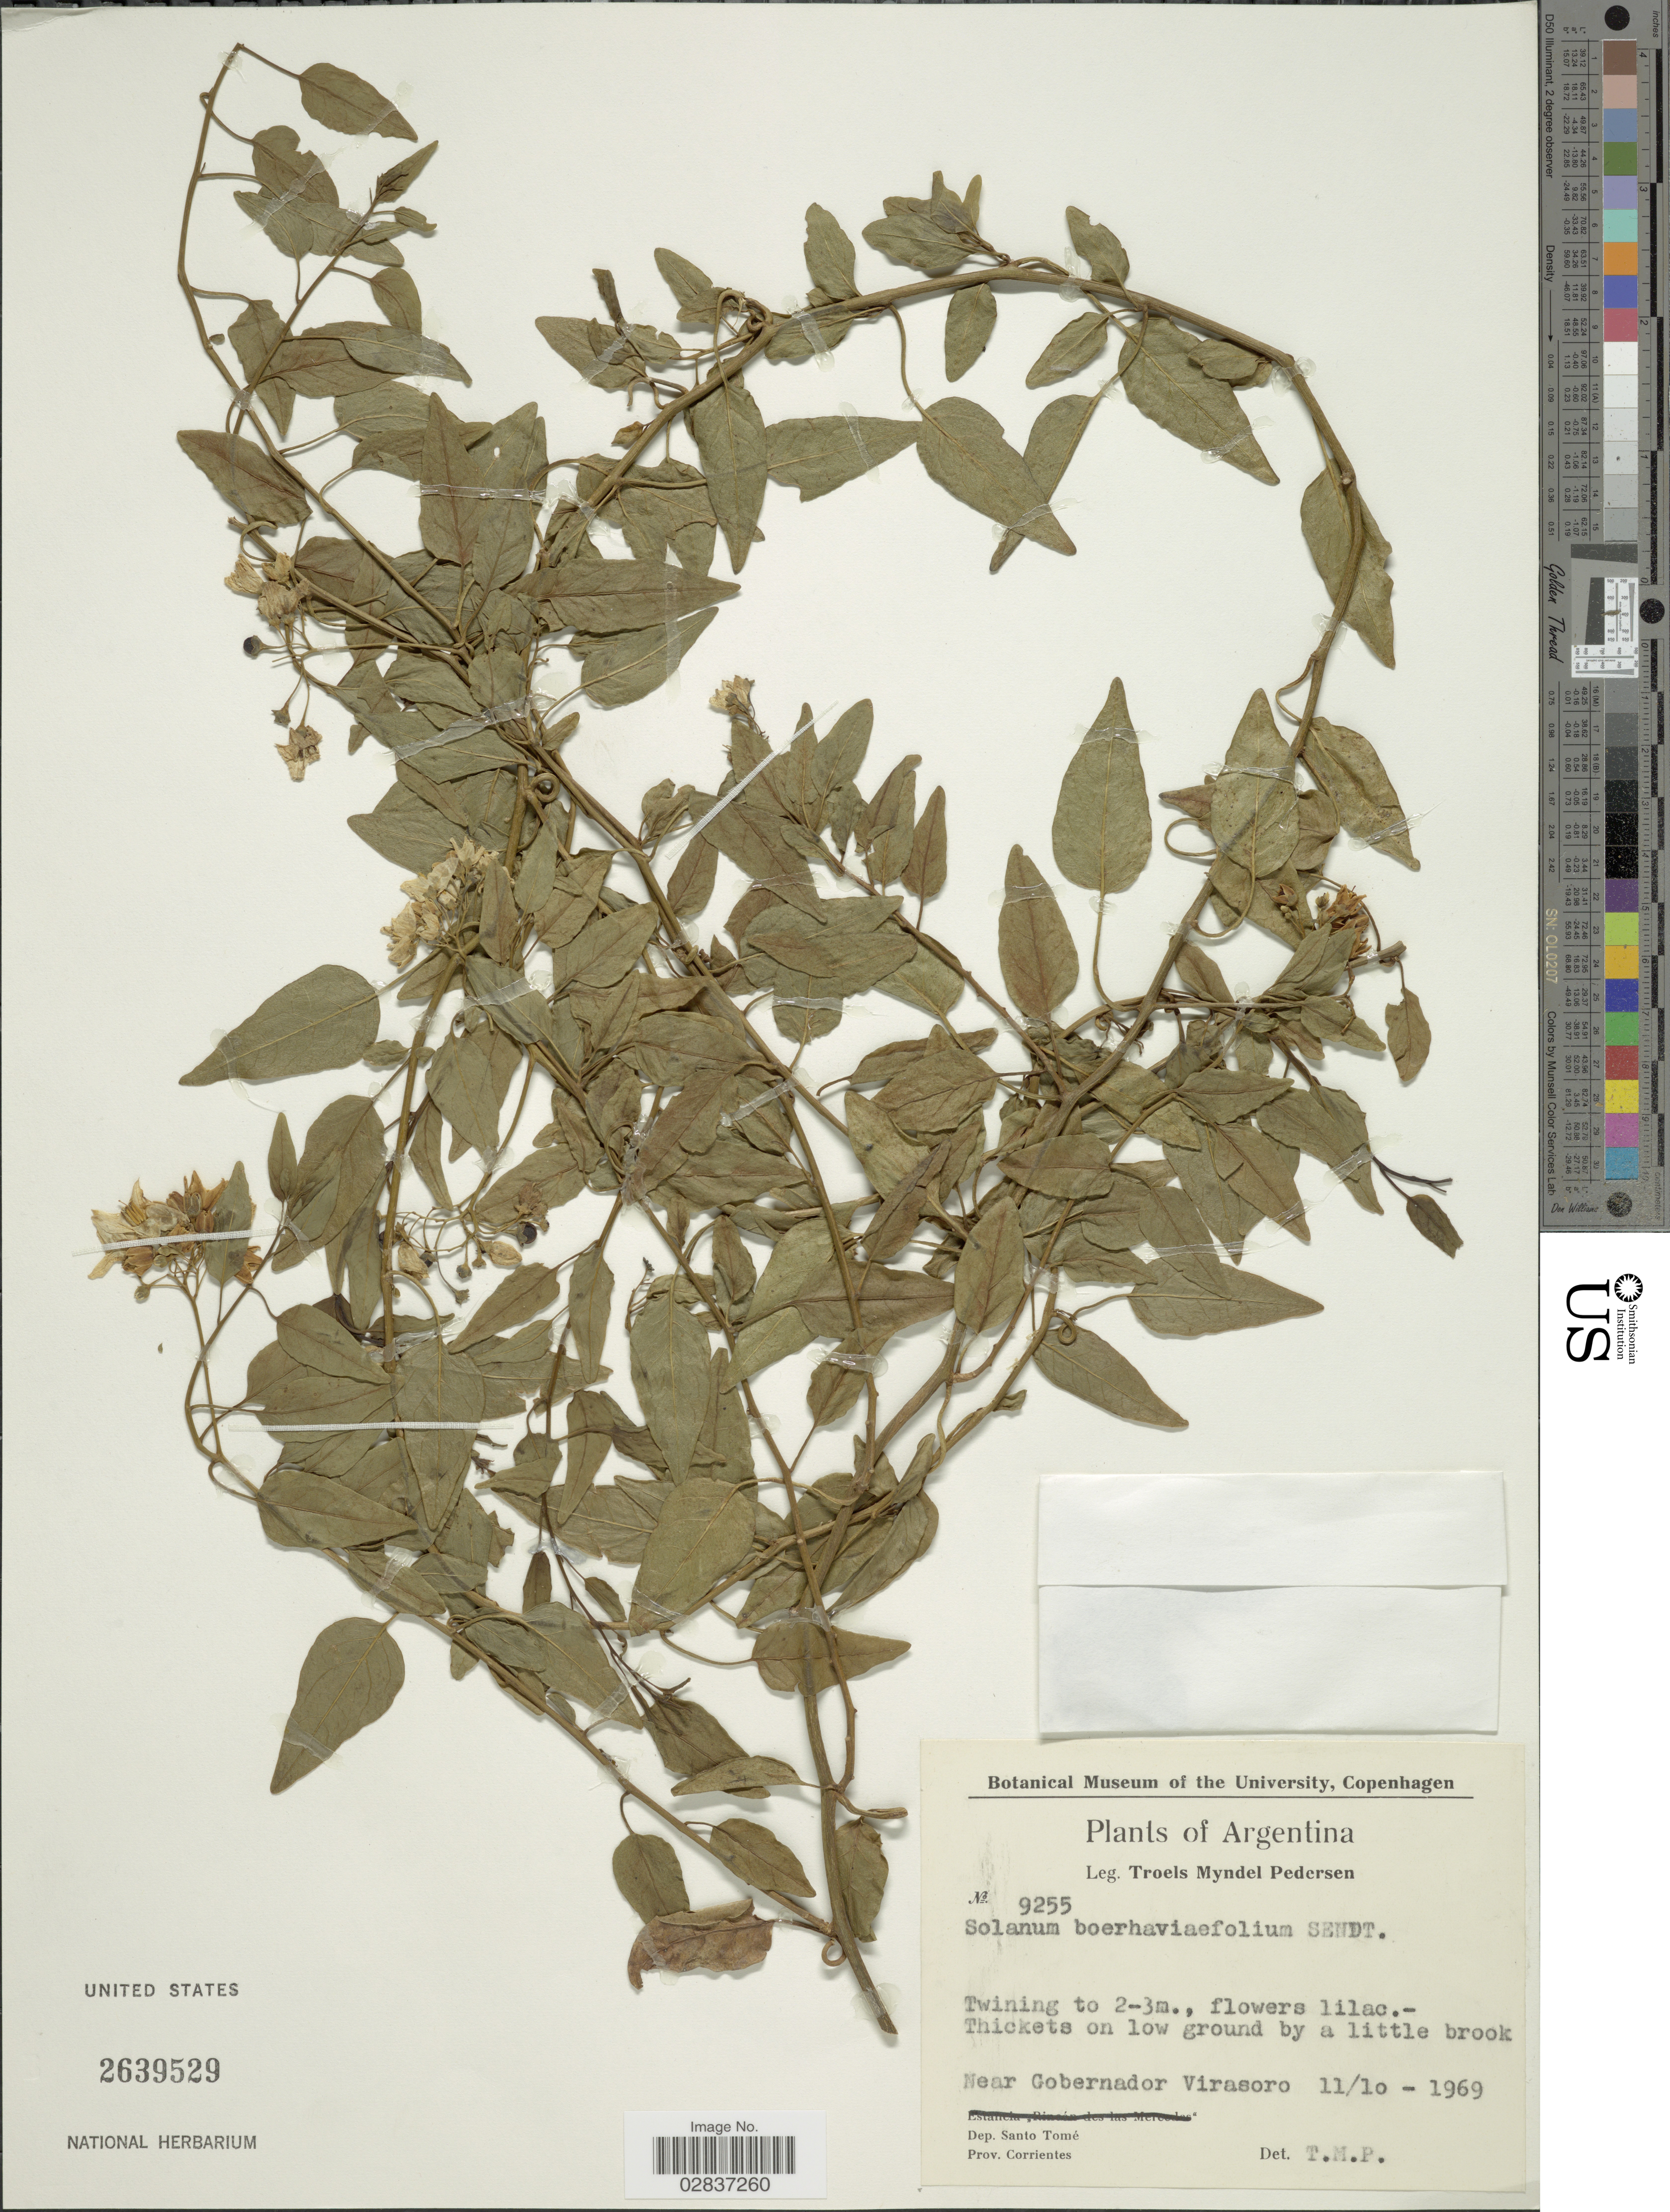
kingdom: Plantae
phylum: Tracheophyta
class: Magnoliopsida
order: Solanales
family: Solanaceae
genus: Solanum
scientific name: Solanum boerhaviifolium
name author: Sendtn.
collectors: T. Pederson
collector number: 9255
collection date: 1969-10-11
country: Argentina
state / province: Corrientes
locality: Near Gobernador Virasoro, Dep. Santo Tomé, Prov. Corrientes.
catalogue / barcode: US 2639529